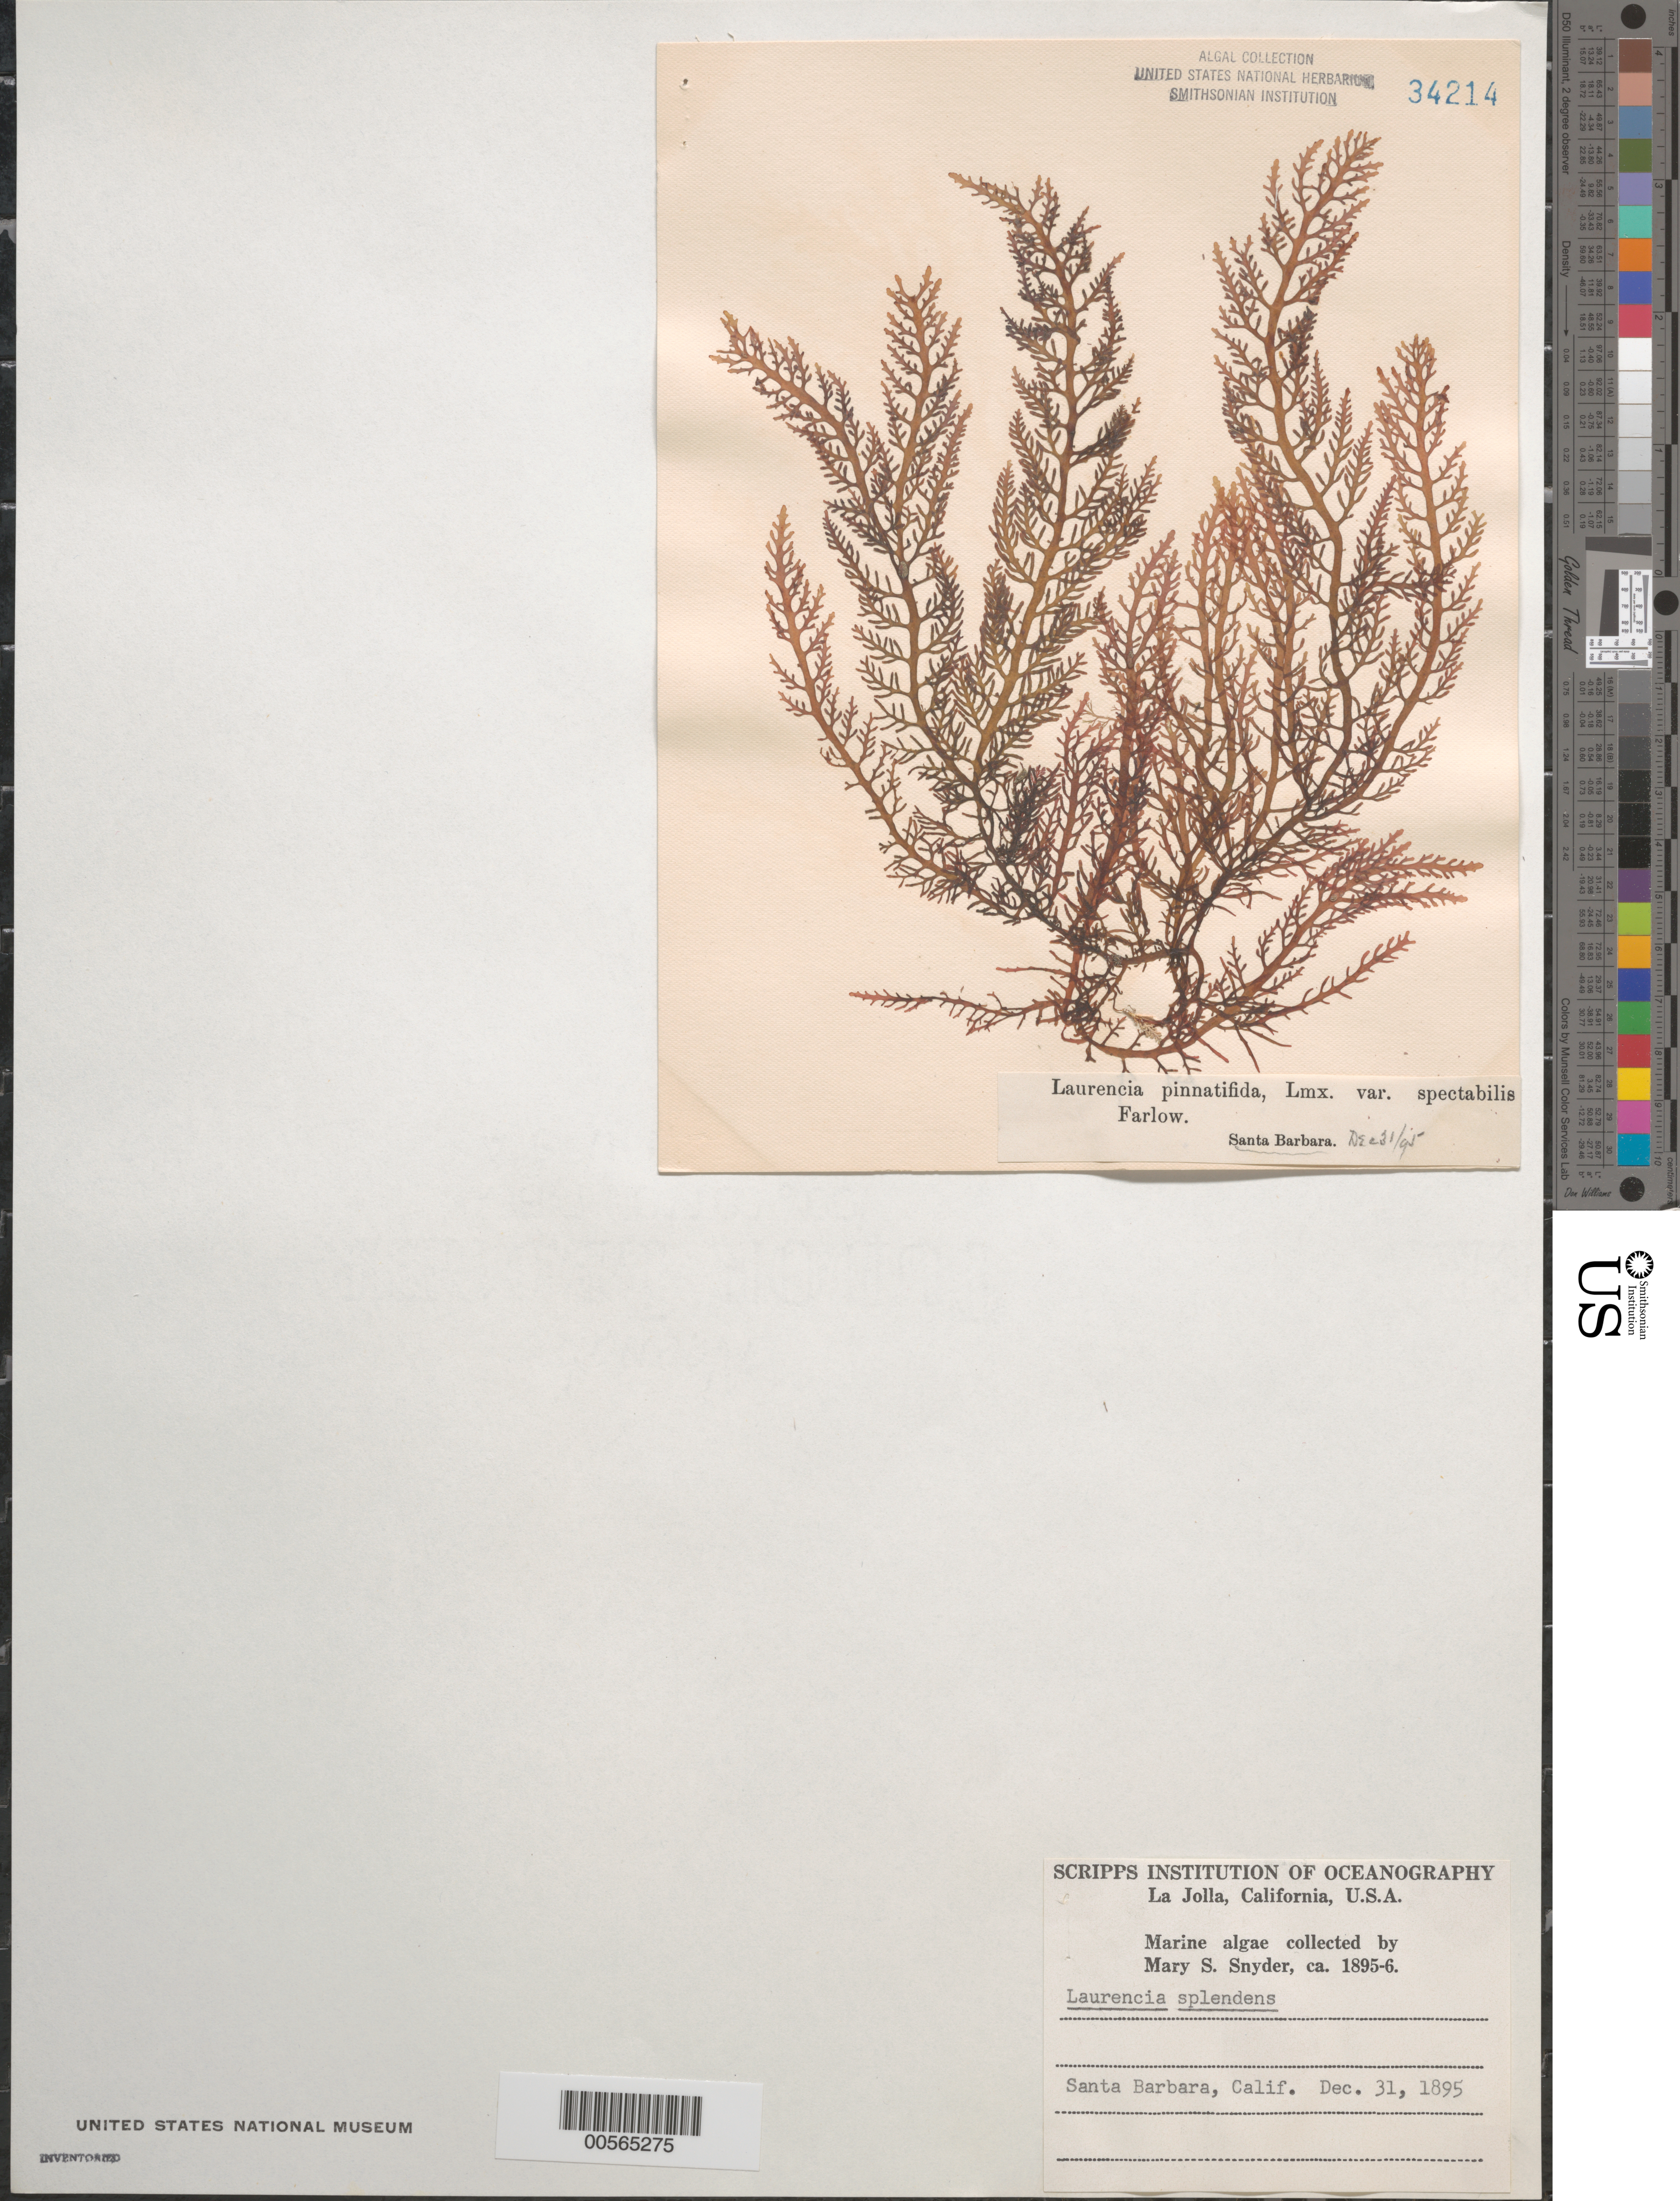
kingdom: Plantae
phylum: Rhodophyta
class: Florideophyceae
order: Ceramiales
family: Rhodomelaceae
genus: Osmundea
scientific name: Osmundea splendens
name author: (Hollenb.) K.W. Nam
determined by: Algae name updating Project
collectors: M. Snyder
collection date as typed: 31 Dec 1895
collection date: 1895-12-31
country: United States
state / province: California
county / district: Santa Barbara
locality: Santa Barbara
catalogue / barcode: US 34214